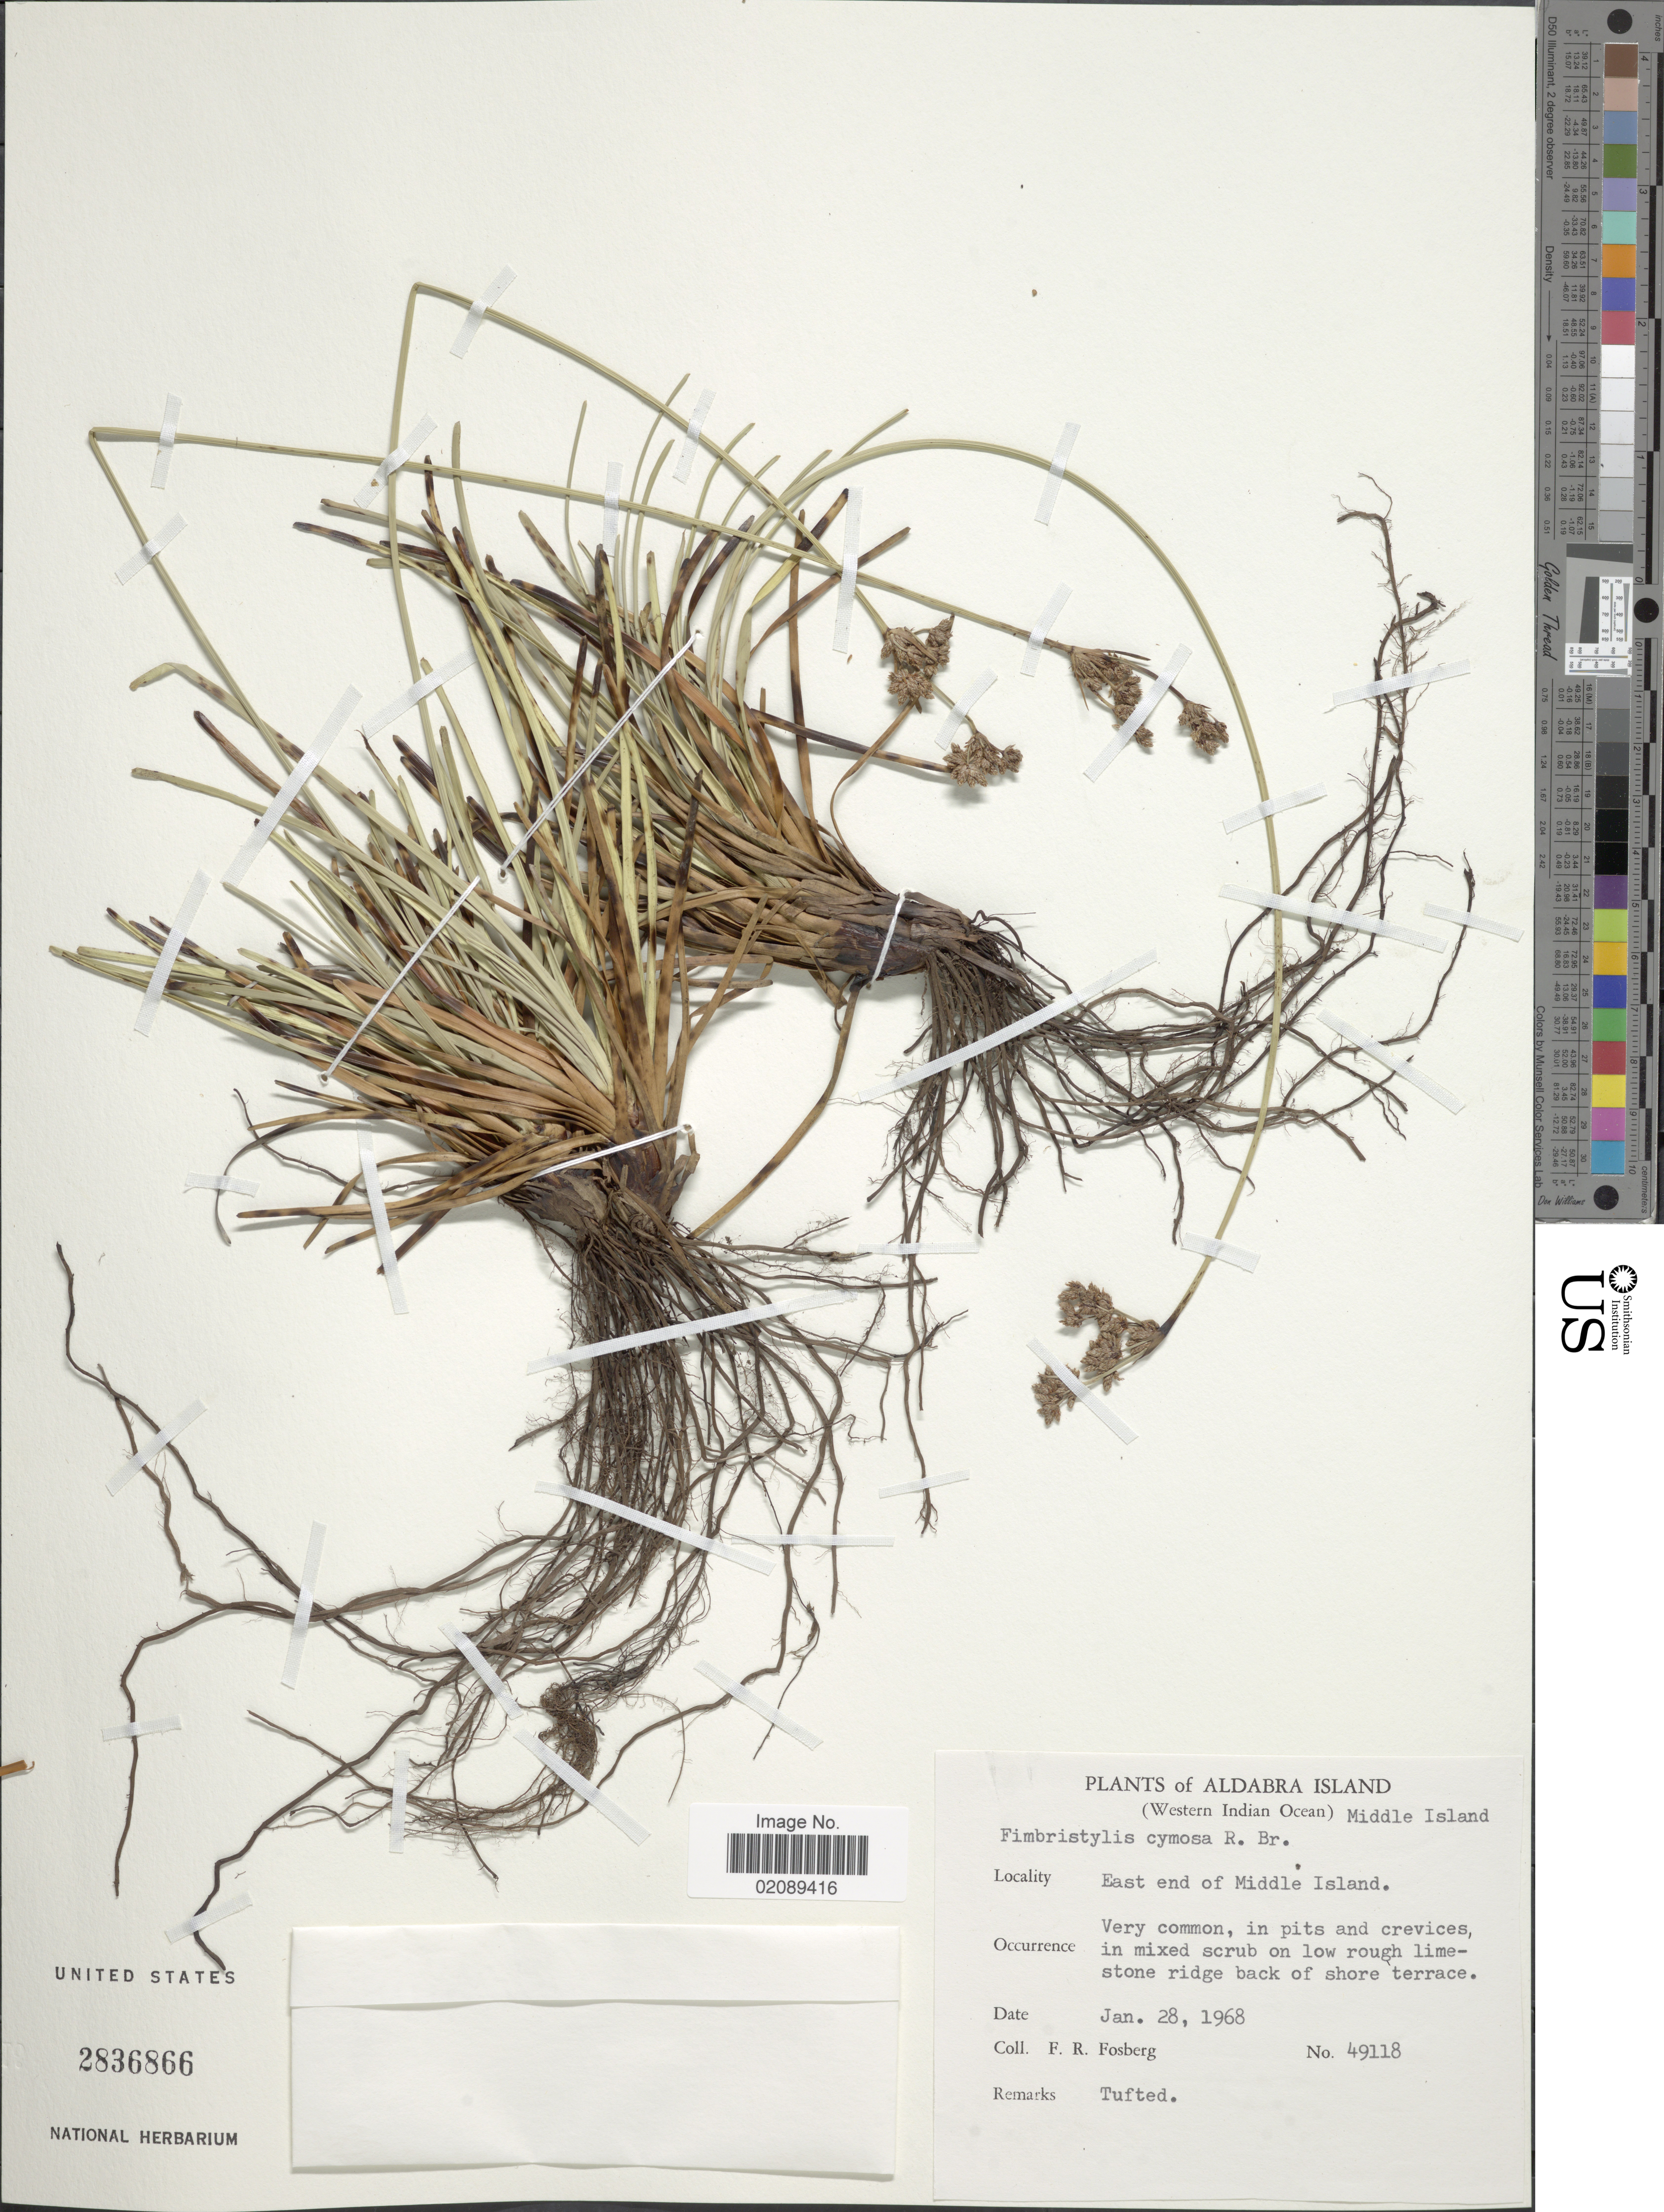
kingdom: Plantae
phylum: Tracheophyta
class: Liliopsida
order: Poales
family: Cyperaceae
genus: Fimbristylis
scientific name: Fimbristylis cymosa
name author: R. Br.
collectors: F. R. Fosberg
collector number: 49118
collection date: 1968-01-28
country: Seychelles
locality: Aldabra Island (Westernn Indian Ocean), Middle island, east end of Middle Island, in pits and crevices, on low rough limestone ridge back of shore terrace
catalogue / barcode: US 2836866